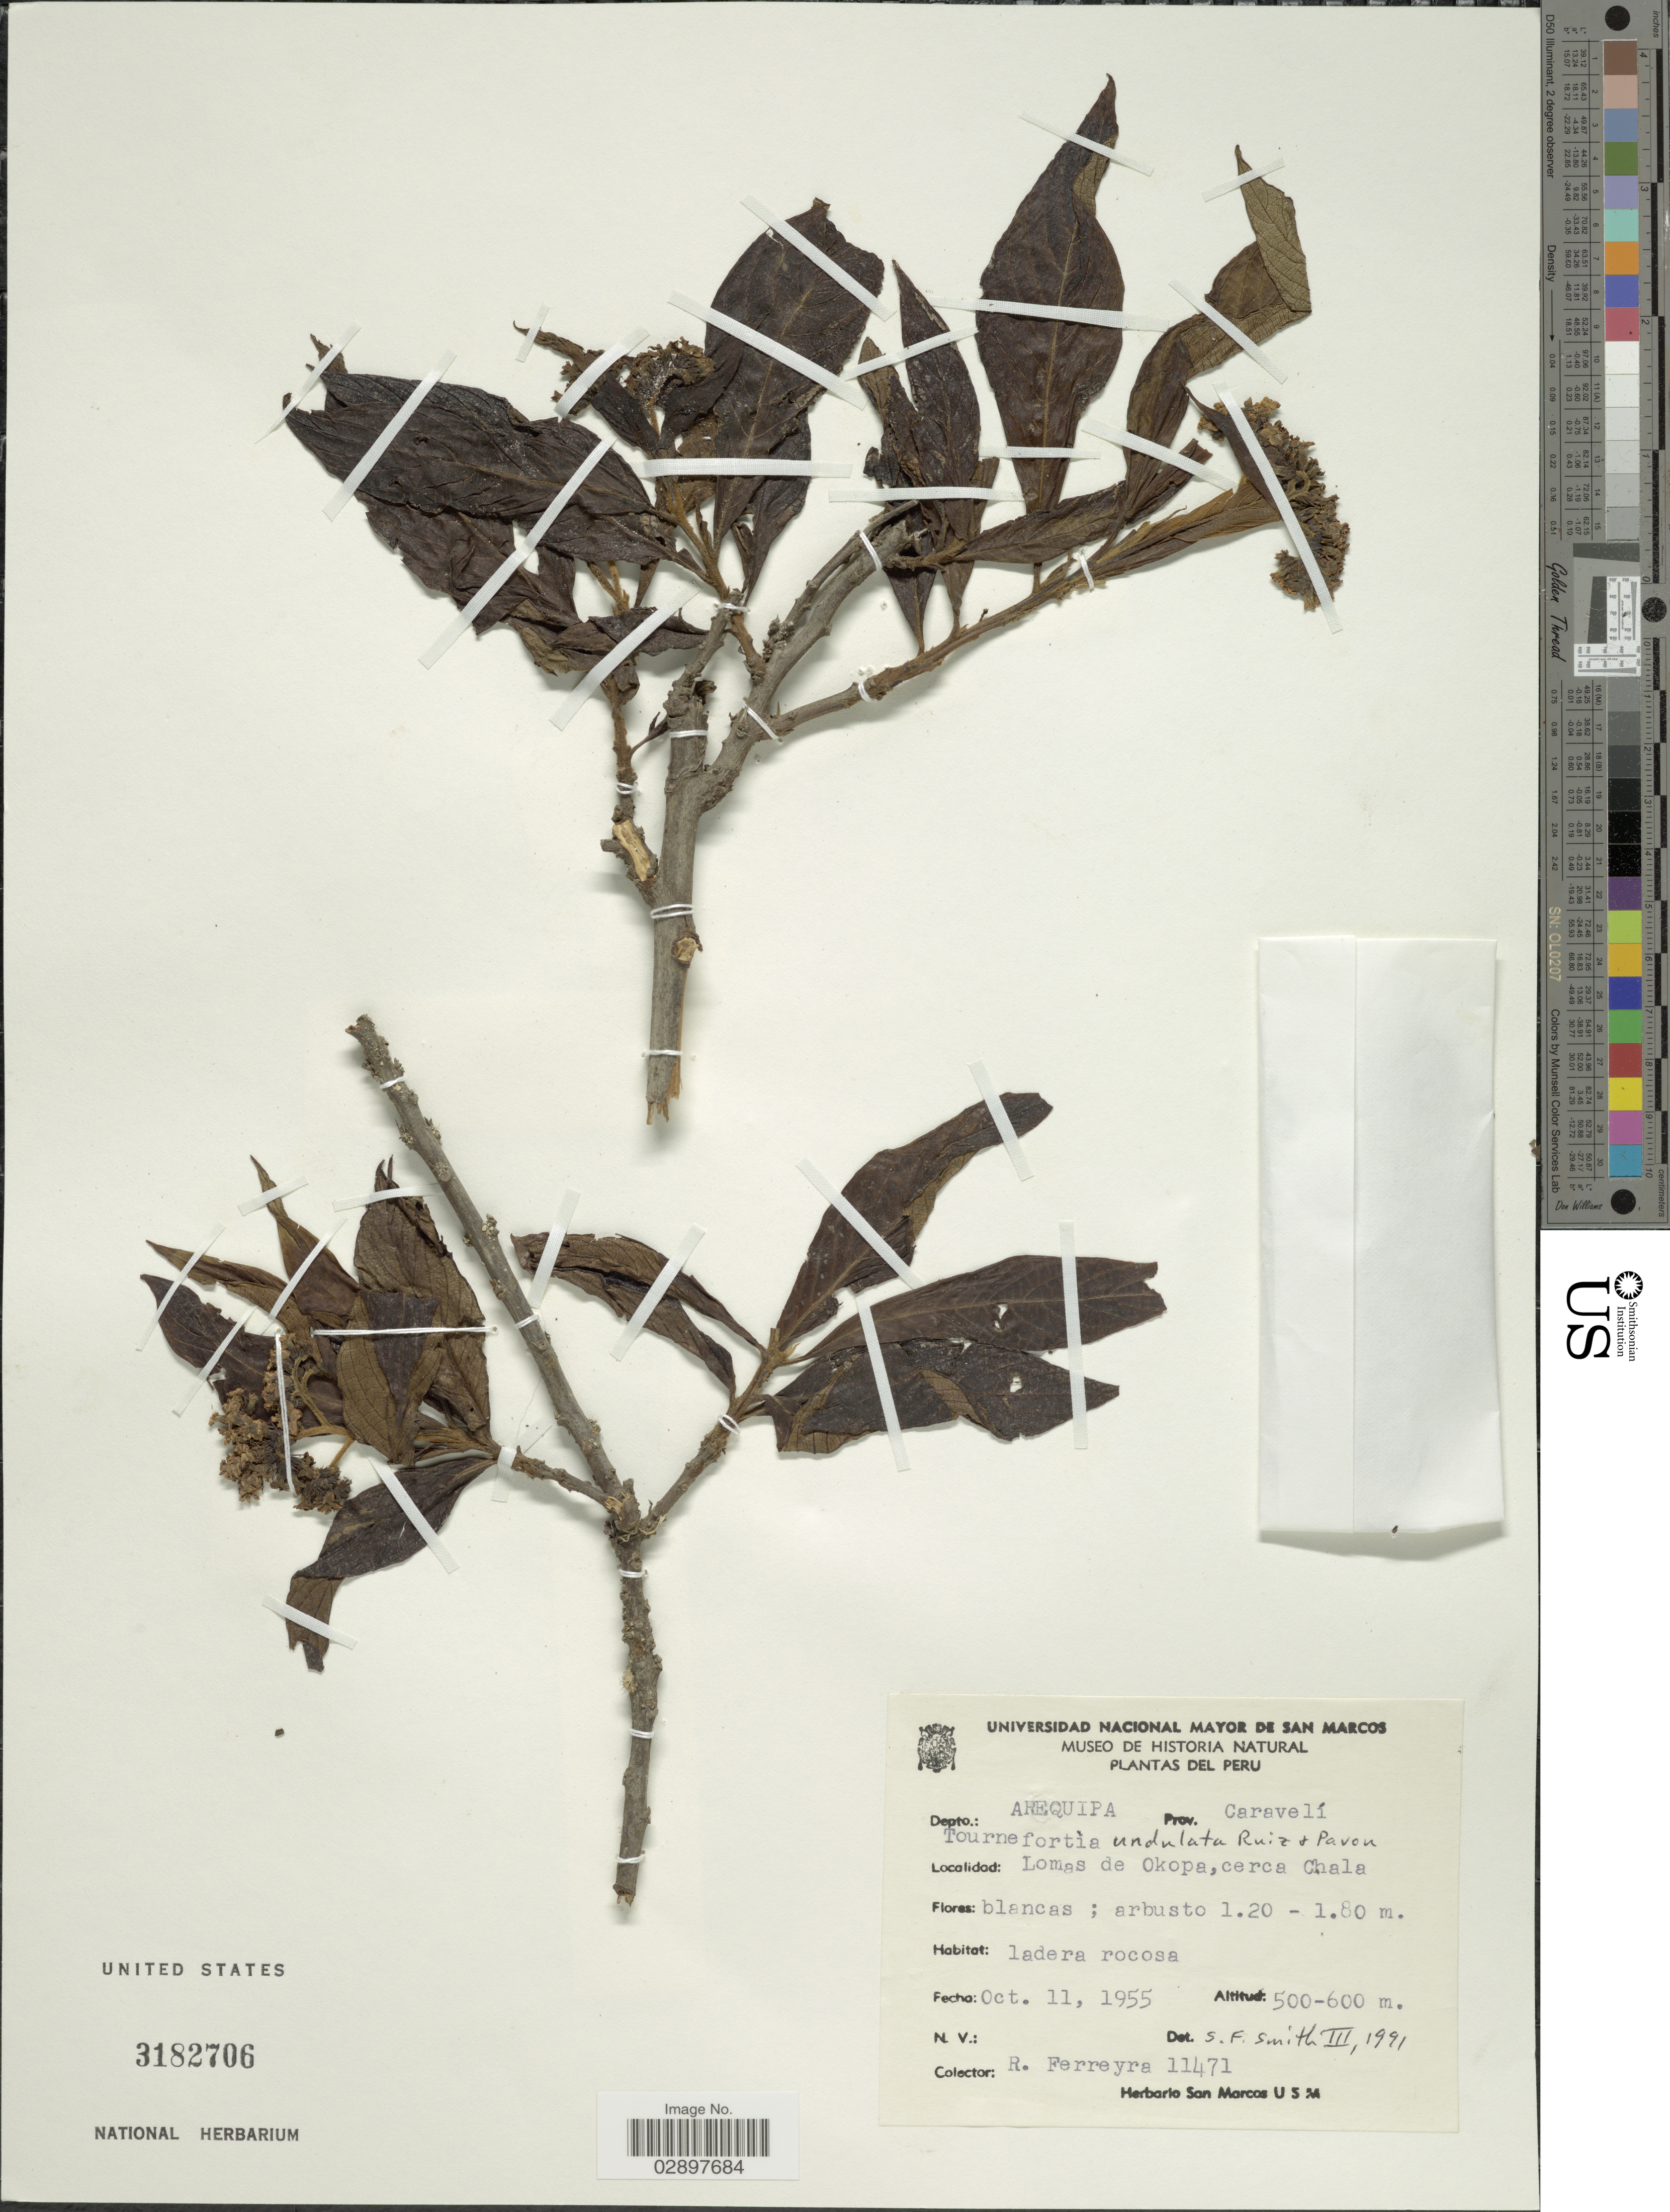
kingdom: Plantae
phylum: Tracheophyta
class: Magnoliopsida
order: Boraginales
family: Heliotropiaceae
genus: Tournefortia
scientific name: Tournefortia undulata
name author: Benth.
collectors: R. A. Ferreyra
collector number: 11471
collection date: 1955-10-11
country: Peru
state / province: Arequipa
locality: Prov. Caravelí. Lomas de Okopa, cerca Chala.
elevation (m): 500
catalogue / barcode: US 3182706